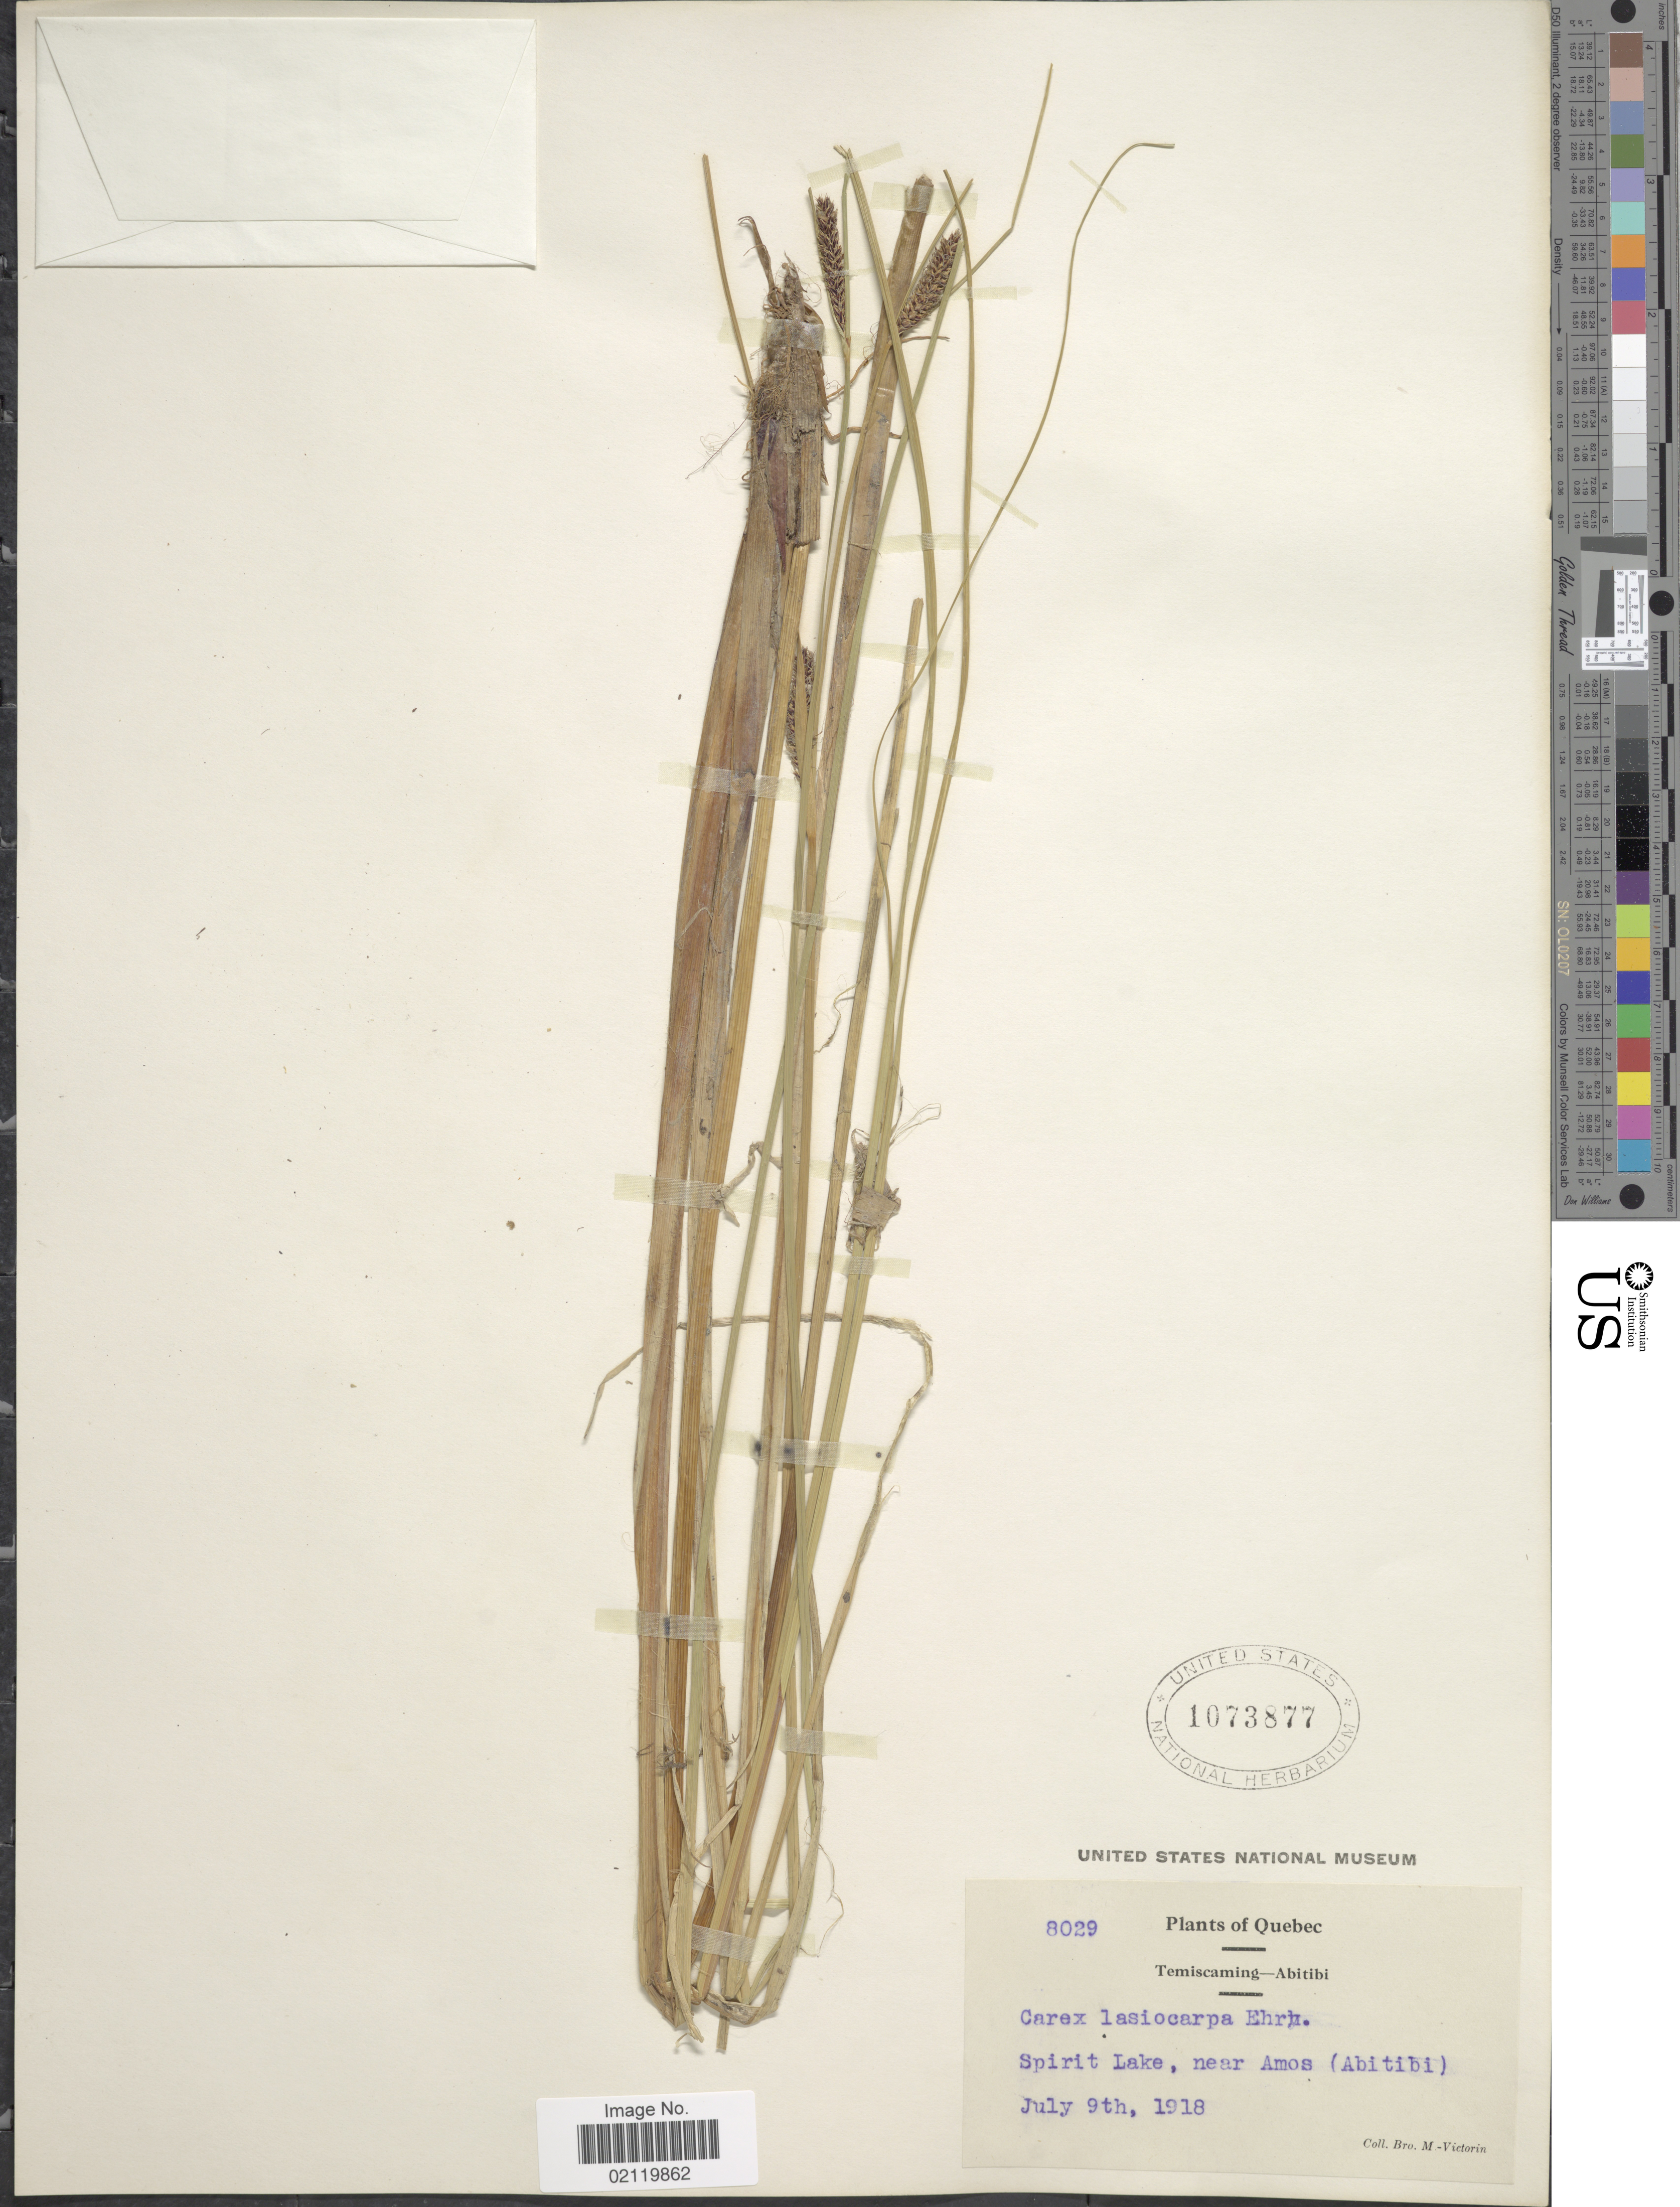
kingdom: Plantae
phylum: Tracheophyta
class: Liliopsida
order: Poales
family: Cyperaceae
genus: Carex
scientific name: Carex lasiocarpa var. americana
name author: Fernald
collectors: Fr. Marie-Victorin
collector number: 8029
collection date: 1918-07-09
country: Canada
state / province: Quebec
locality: Temascaming - Abitibi. Spirit Lake, near Amos (Abitibi)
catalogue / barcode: US 1073877